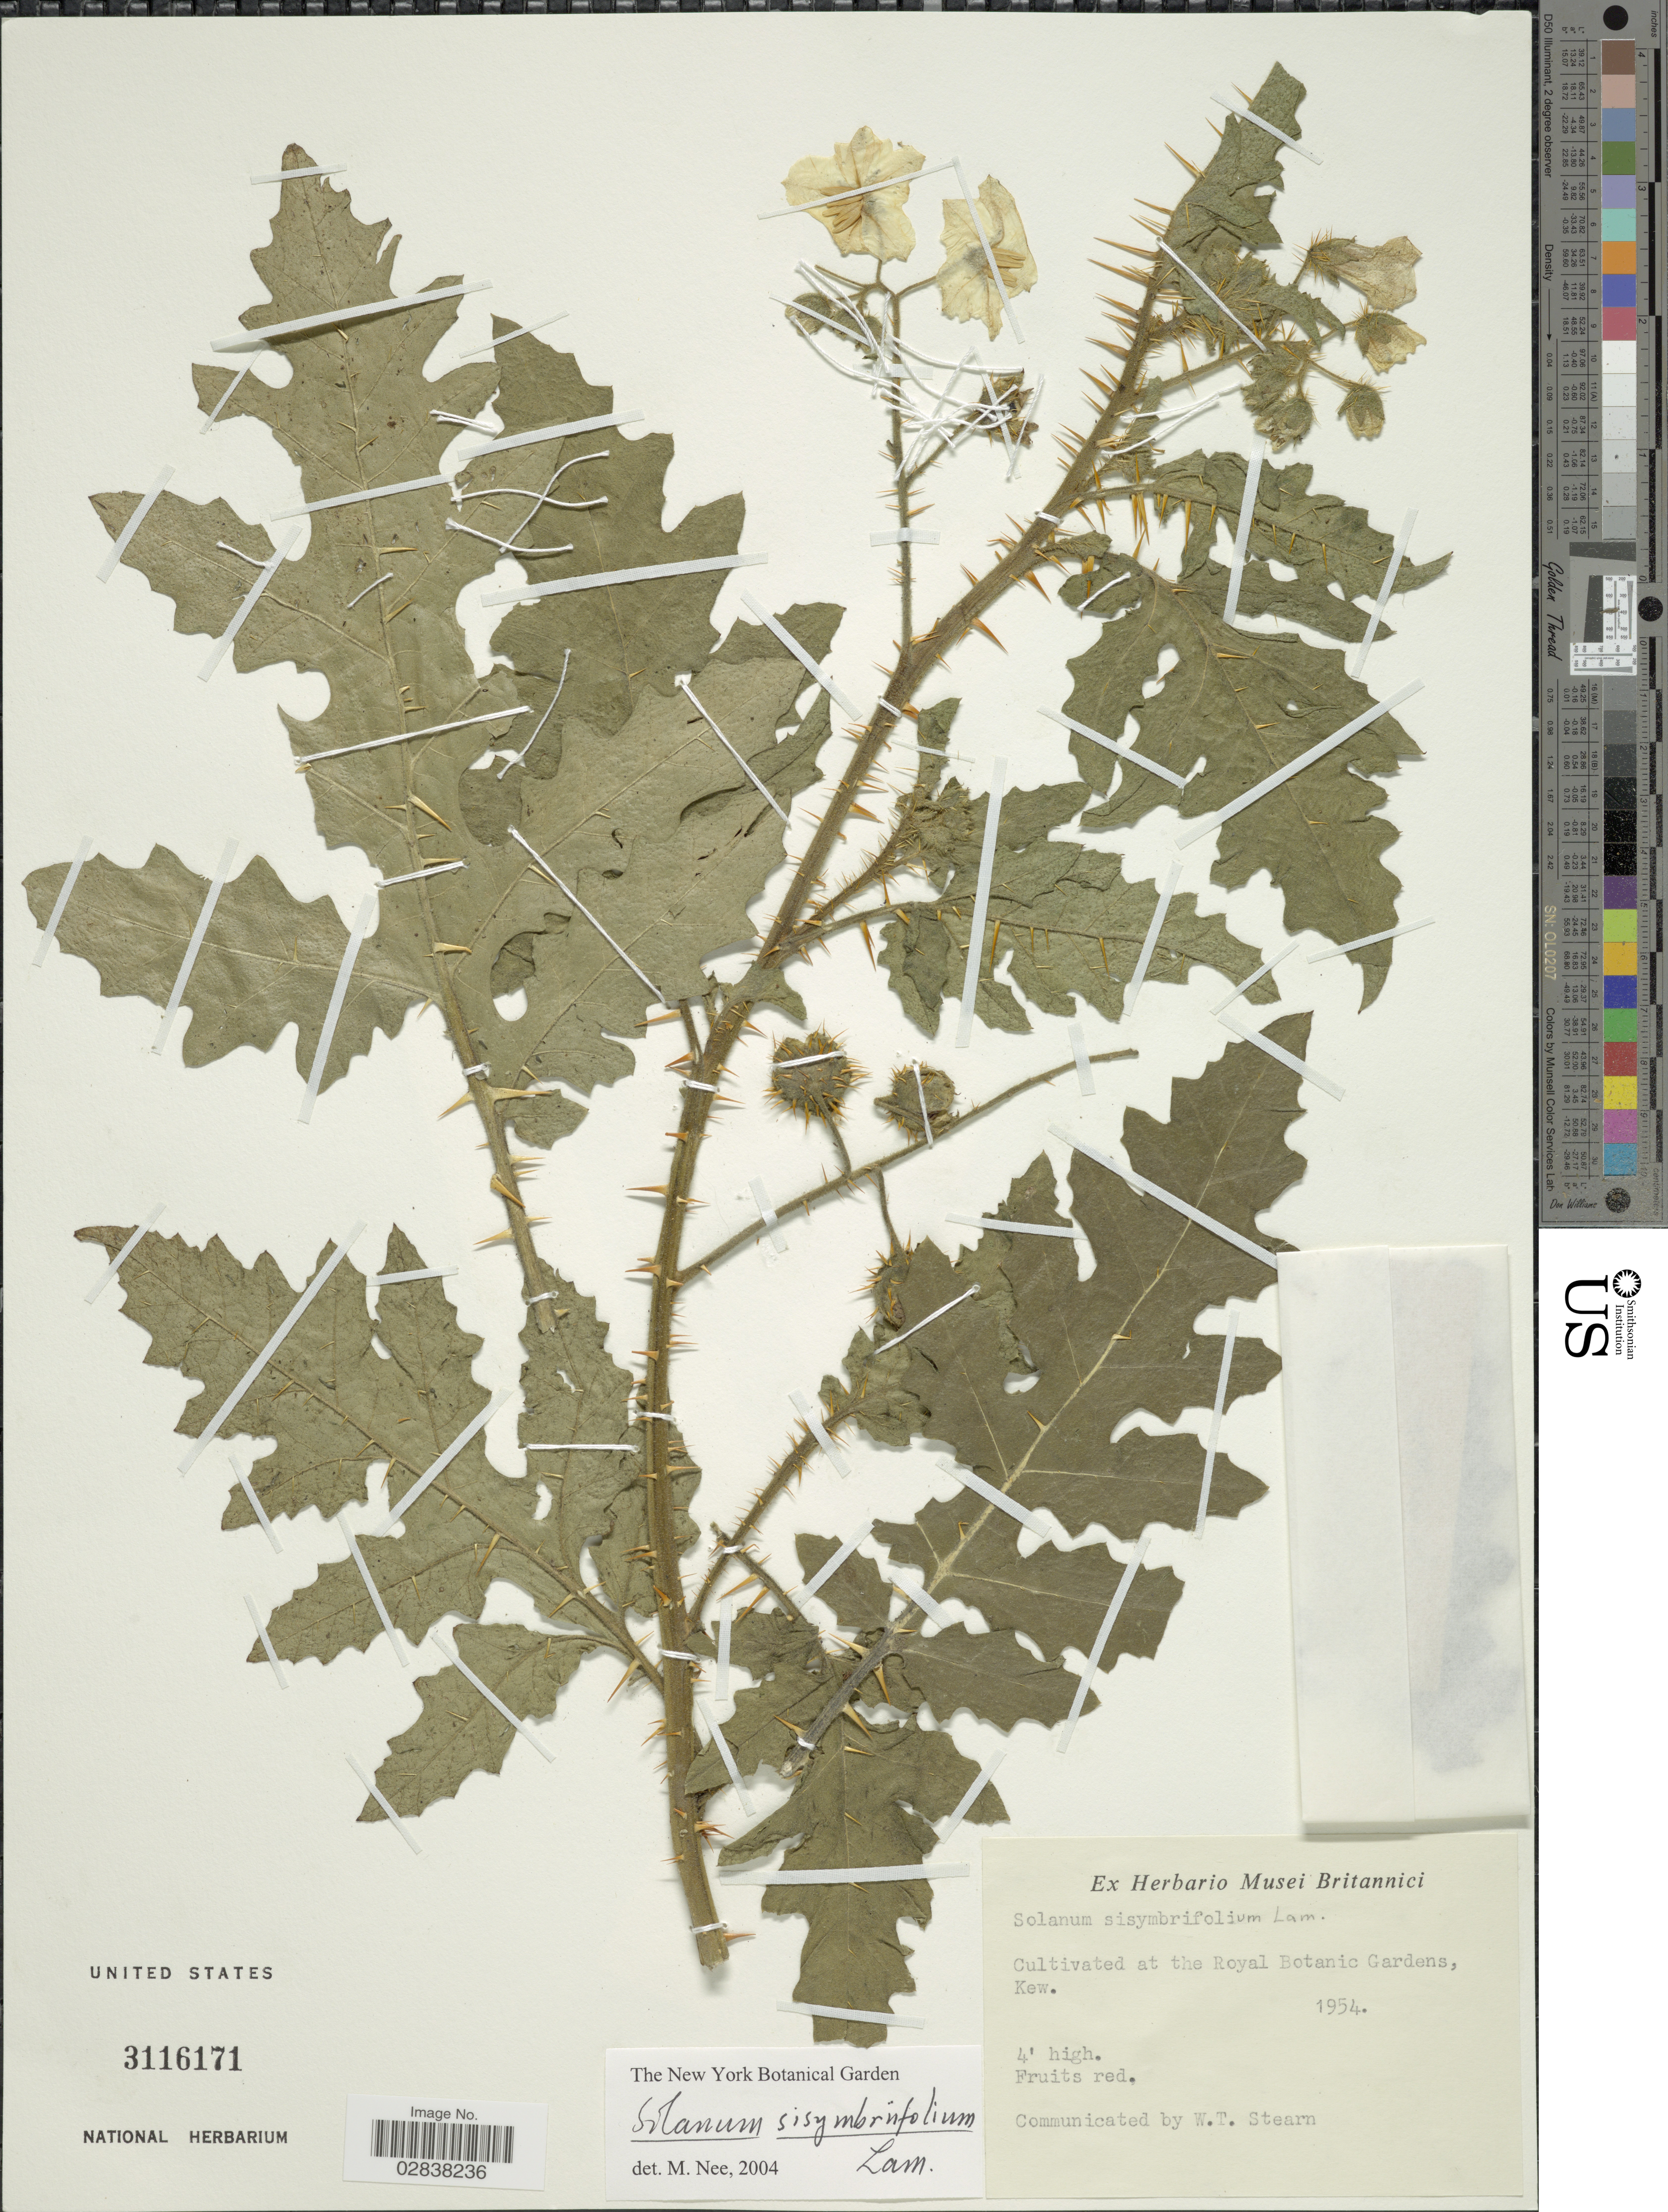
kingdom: Plantae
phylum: Tracheophyta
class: Magnoliopsida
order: Solanales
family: Solanaceae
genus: Solanum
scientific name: Solanum sisymbriifolium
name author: Lam.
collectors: ex herb. Musei Britannici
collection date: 1954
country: United Kingdom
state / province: England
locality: The Royal Botanic Gardens, Kew.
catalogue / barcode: US 3116171